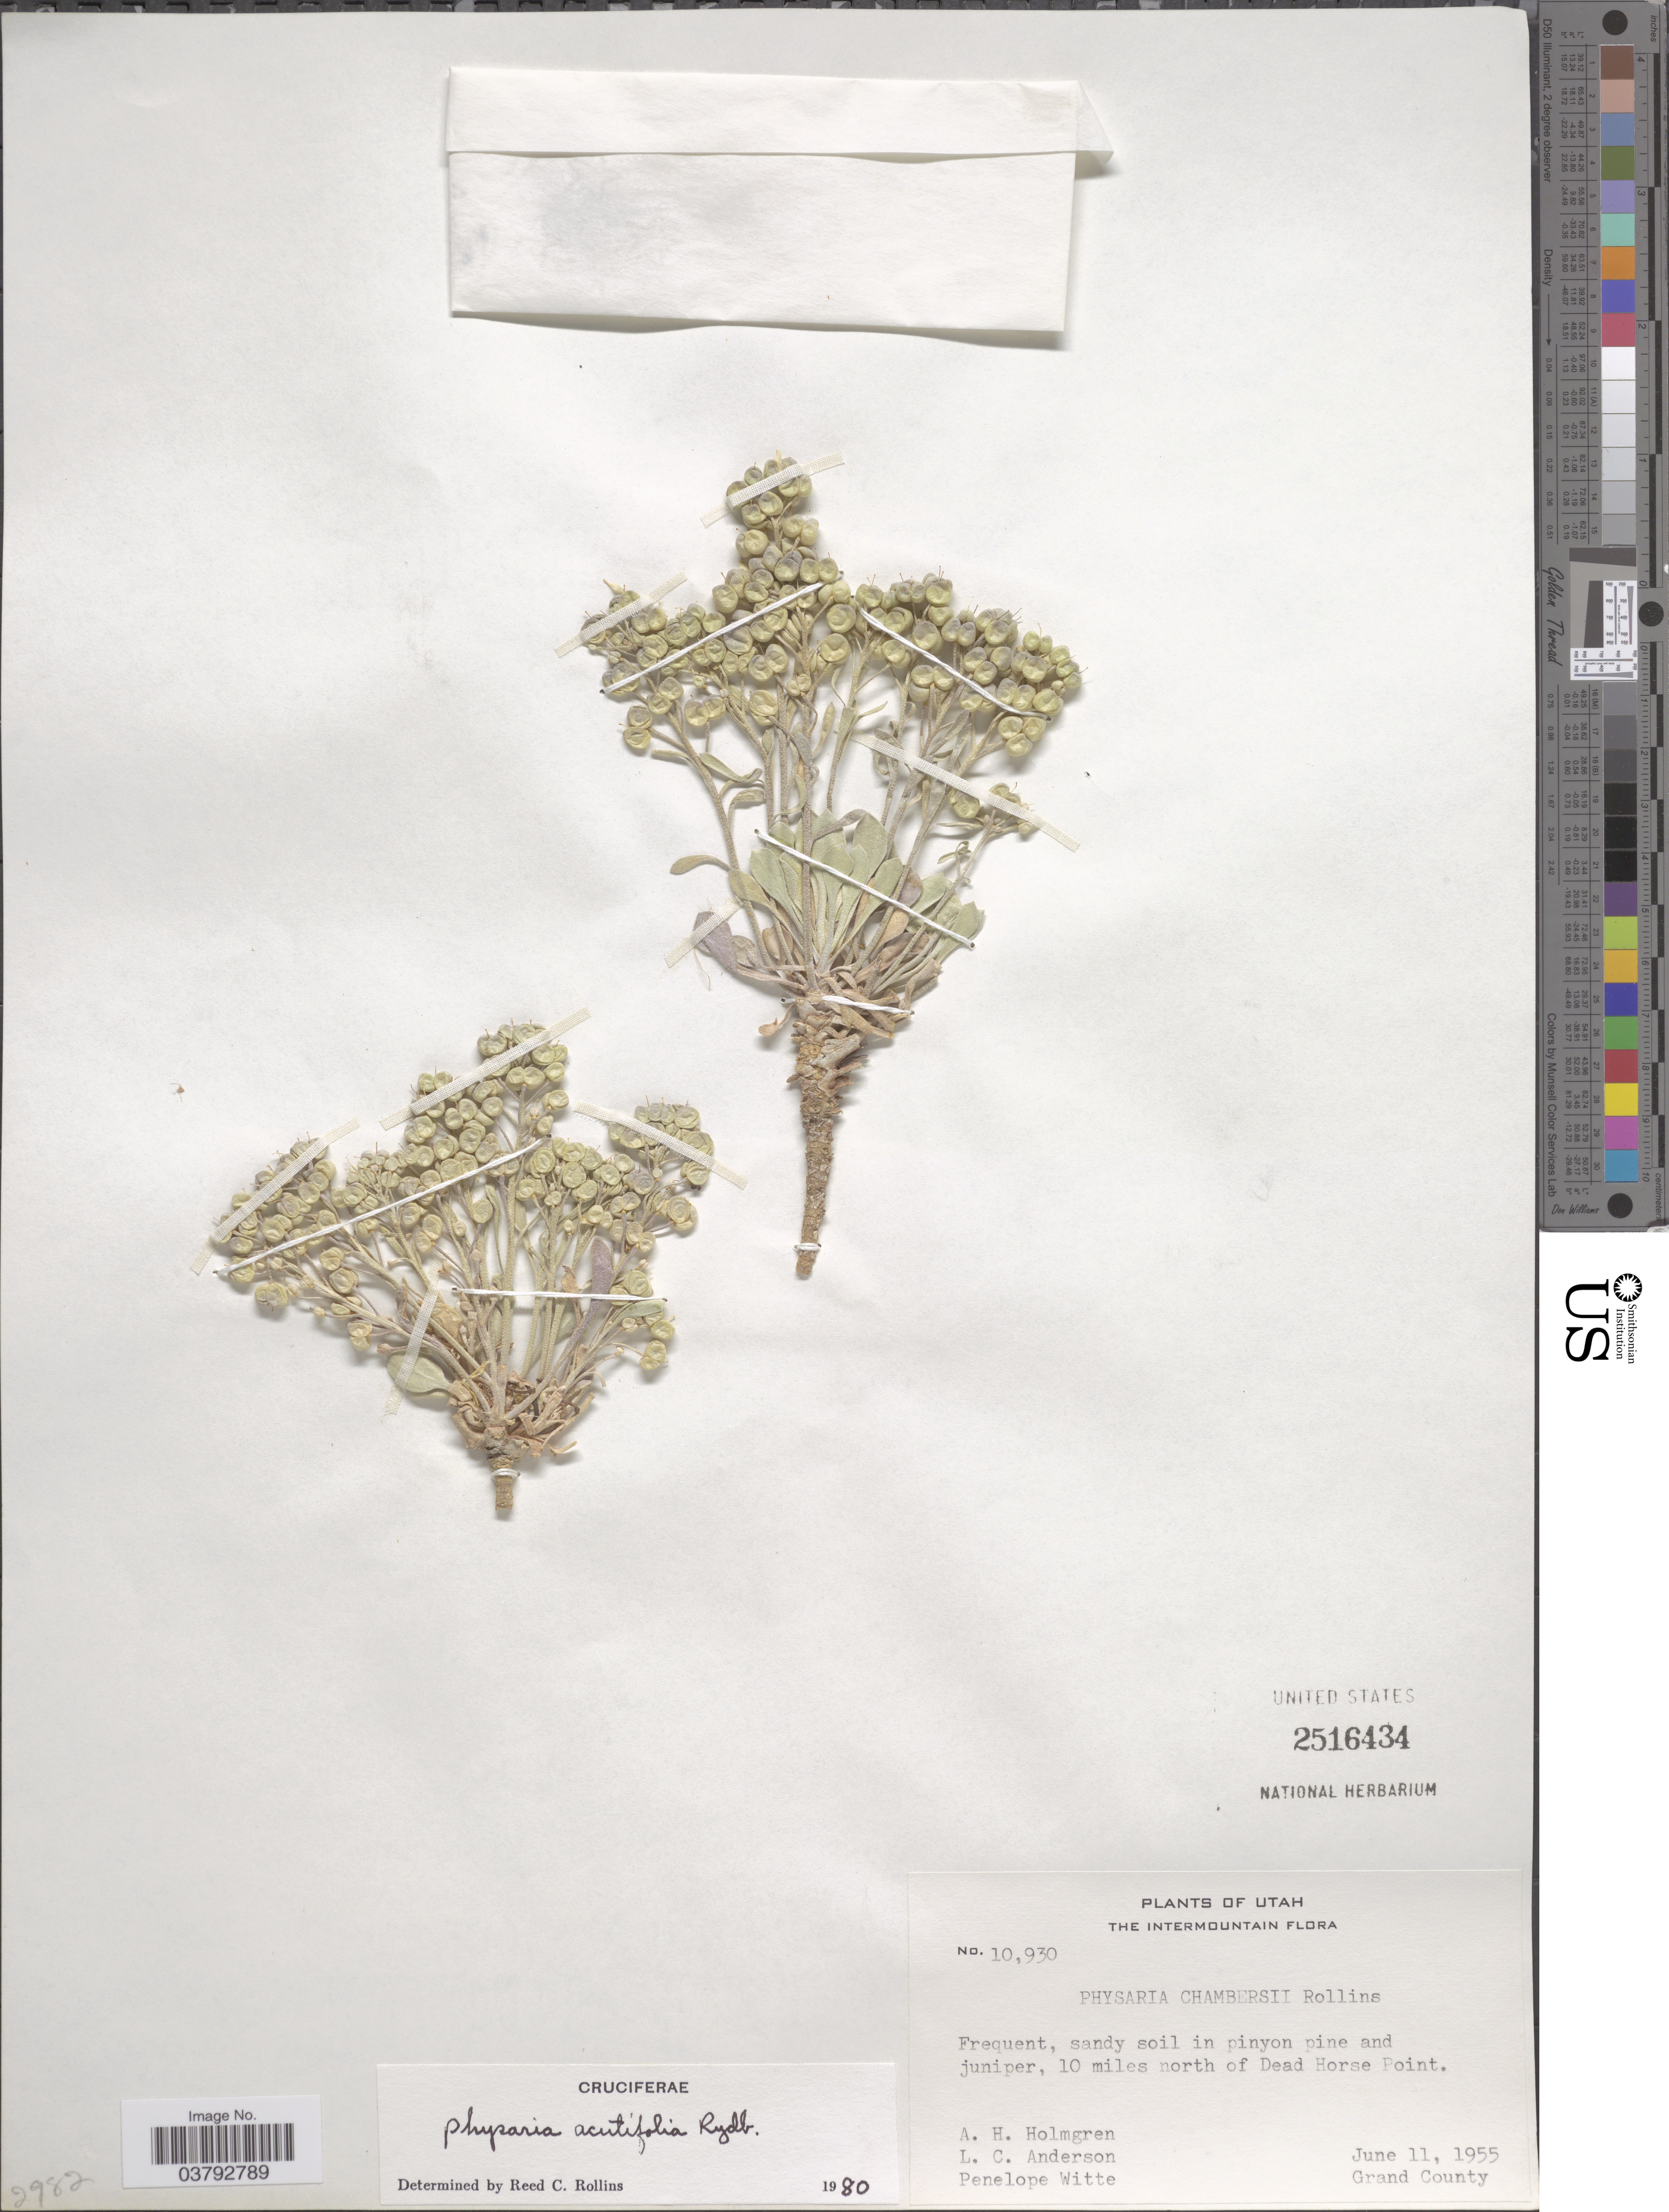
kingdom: Plantae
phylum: Tracheophyta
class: Magnoliopsida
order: Brassicales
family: Brassicaceae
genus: Physaria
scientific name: Physaria acutifolia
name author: Rydb.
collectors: A. H. Holmgren, L. C. Anderson & P. Witte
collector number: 10930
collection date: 1955-06-11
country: United States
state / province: Utah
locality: The Intermountain. 10 miles north of Dead Horse Point. Grand County.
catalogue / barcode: US 2516434